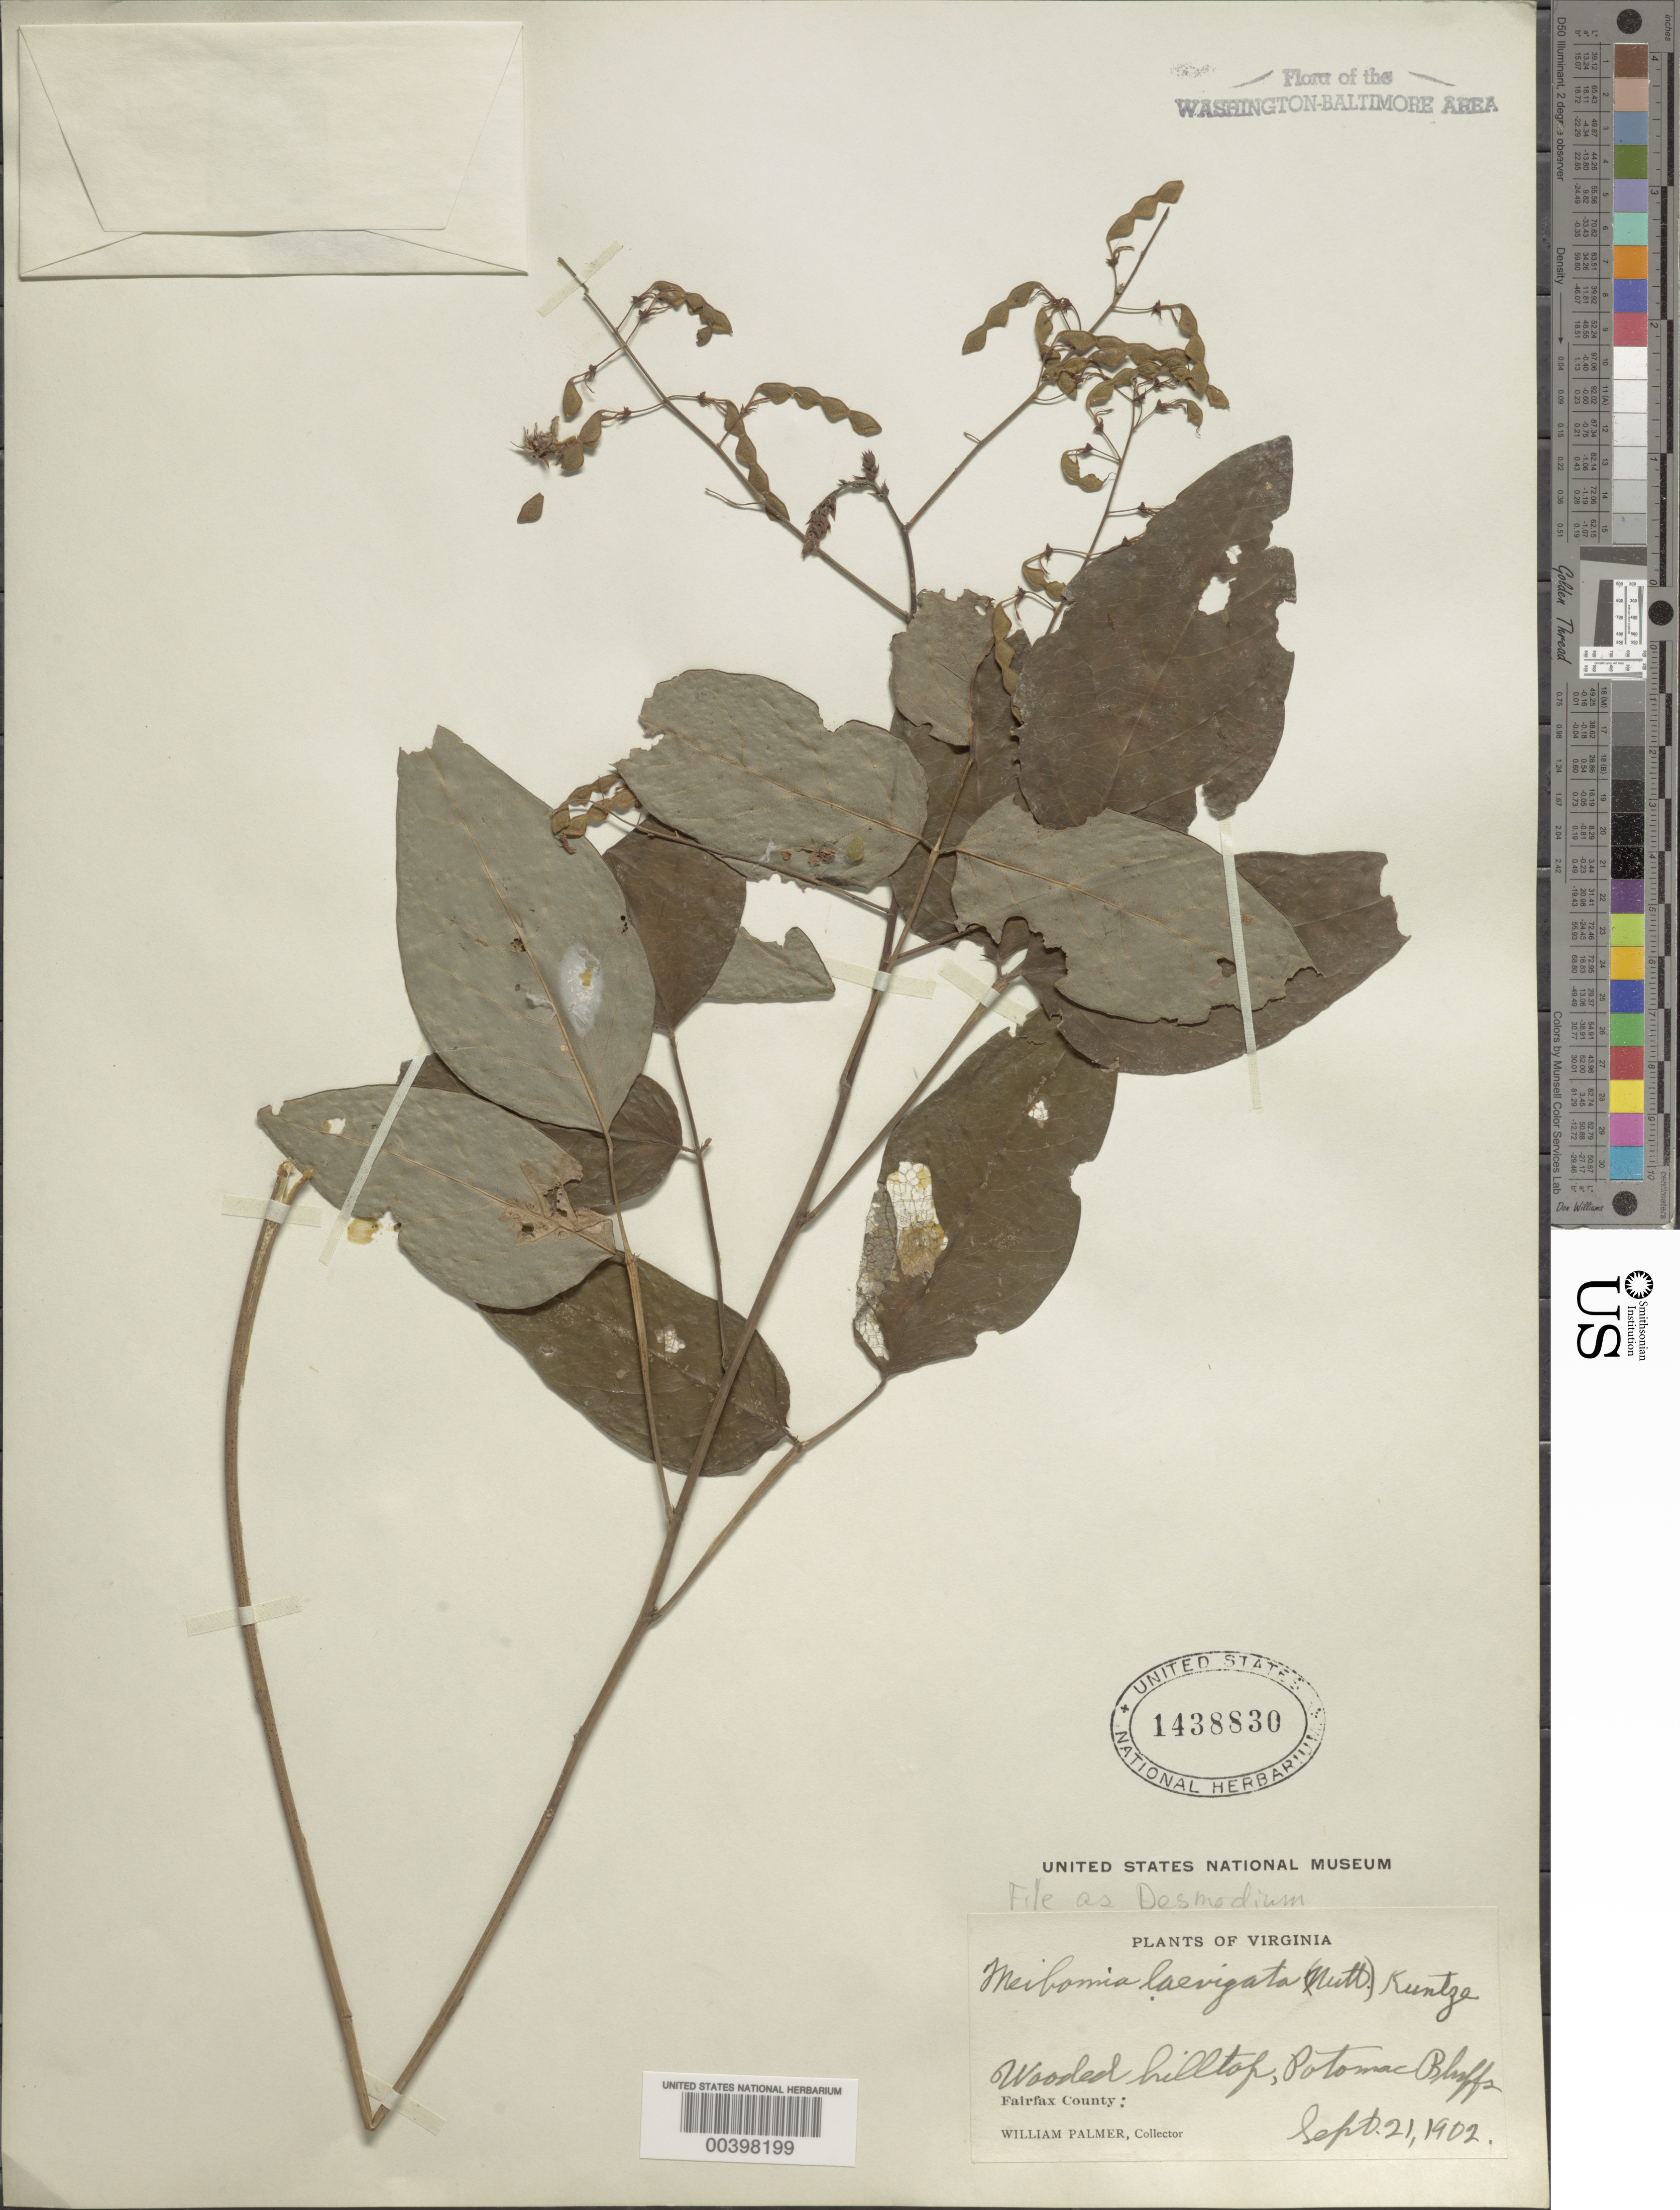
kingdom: Plantae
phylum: Tracheophyta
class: Magnoliopsida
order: Fabales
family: Fabaceae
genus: Desmodium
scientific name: Desmodium laevigatum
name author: (Nutt.) DC.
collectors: W. Palmer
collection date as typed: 21 Sep 1902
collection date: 1902-09-21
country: United States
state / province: Virginia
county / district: Fairfax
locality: Potomac Bluffs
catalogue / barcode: US 1438830